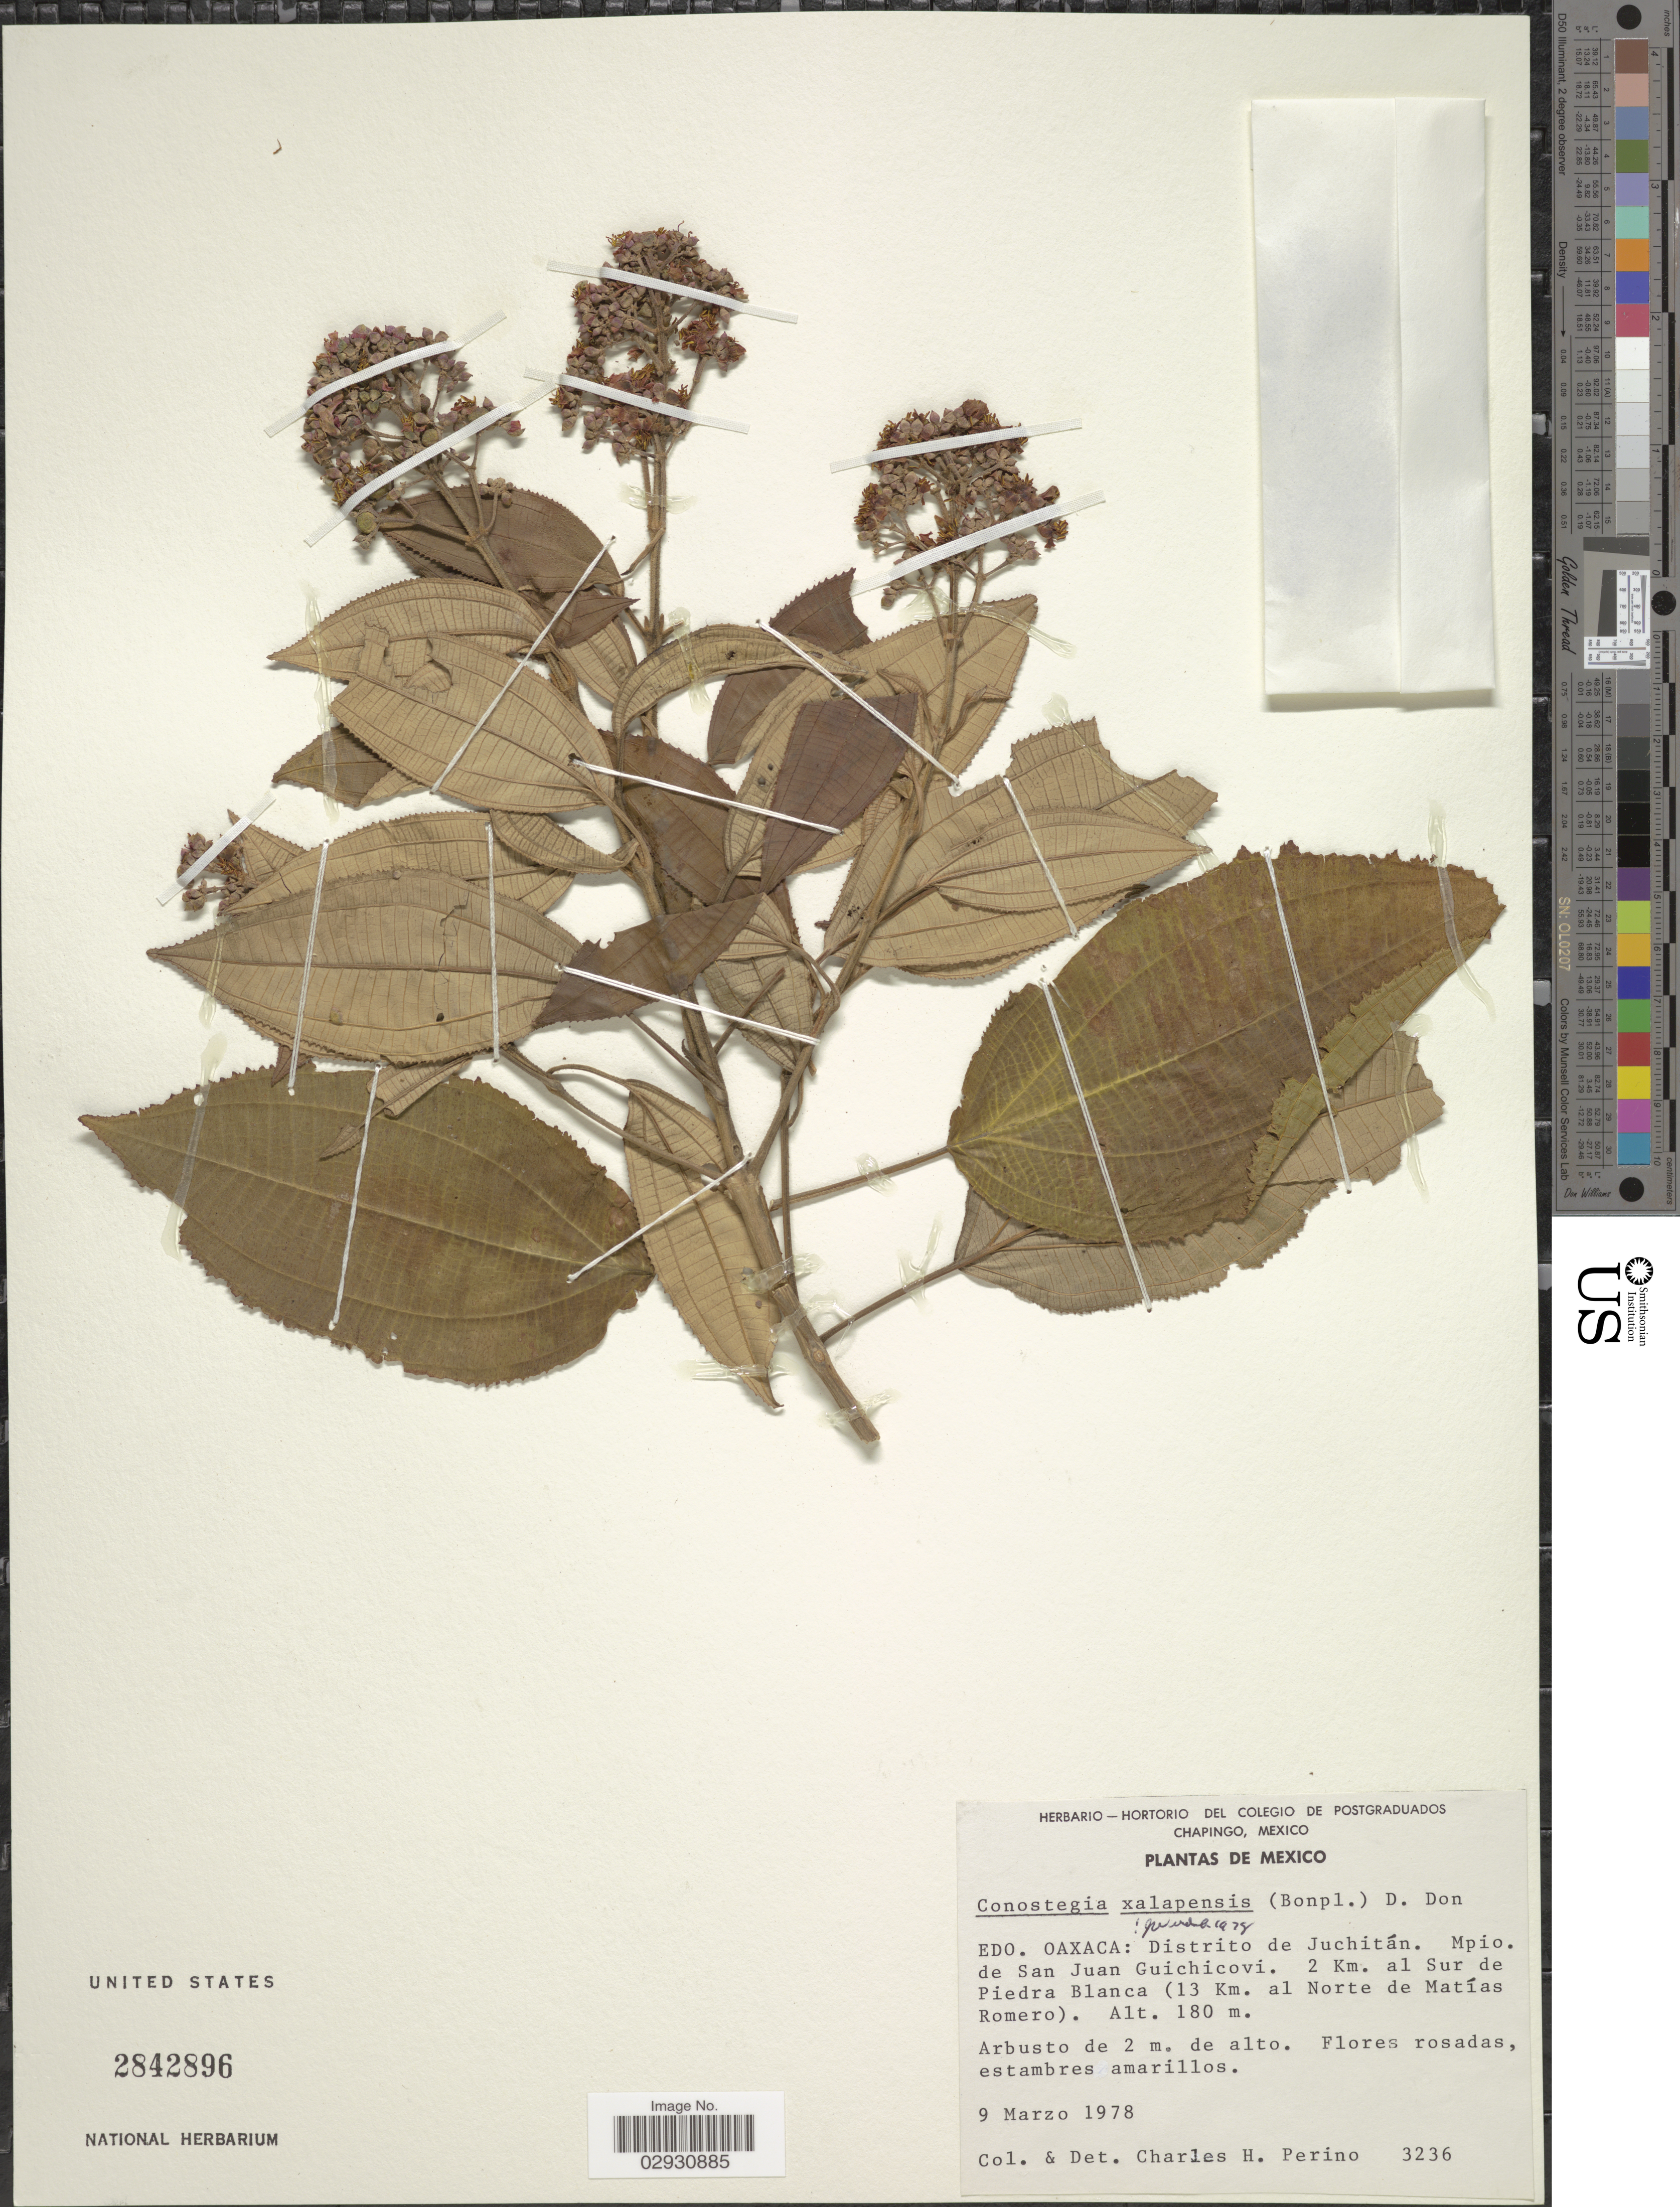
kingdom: Plantae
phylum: Tracheophyta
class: Magnoliopsida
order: Myrtales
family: Melastomataceae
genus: Conostegia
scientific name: Conostegia quadrangularis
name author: Schltdl. ex Steud.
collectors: C. Perino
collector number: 3236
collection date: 1978-03-09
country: Mexico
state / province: Oaxaca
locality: Distrito de Juchitán. Mpio. de San Juan Guichicovi. 2 Km. al Sur de Piedra Blanca (13 Km. al Norte de Matías Romero).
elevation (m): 180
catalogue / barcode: US 2842896